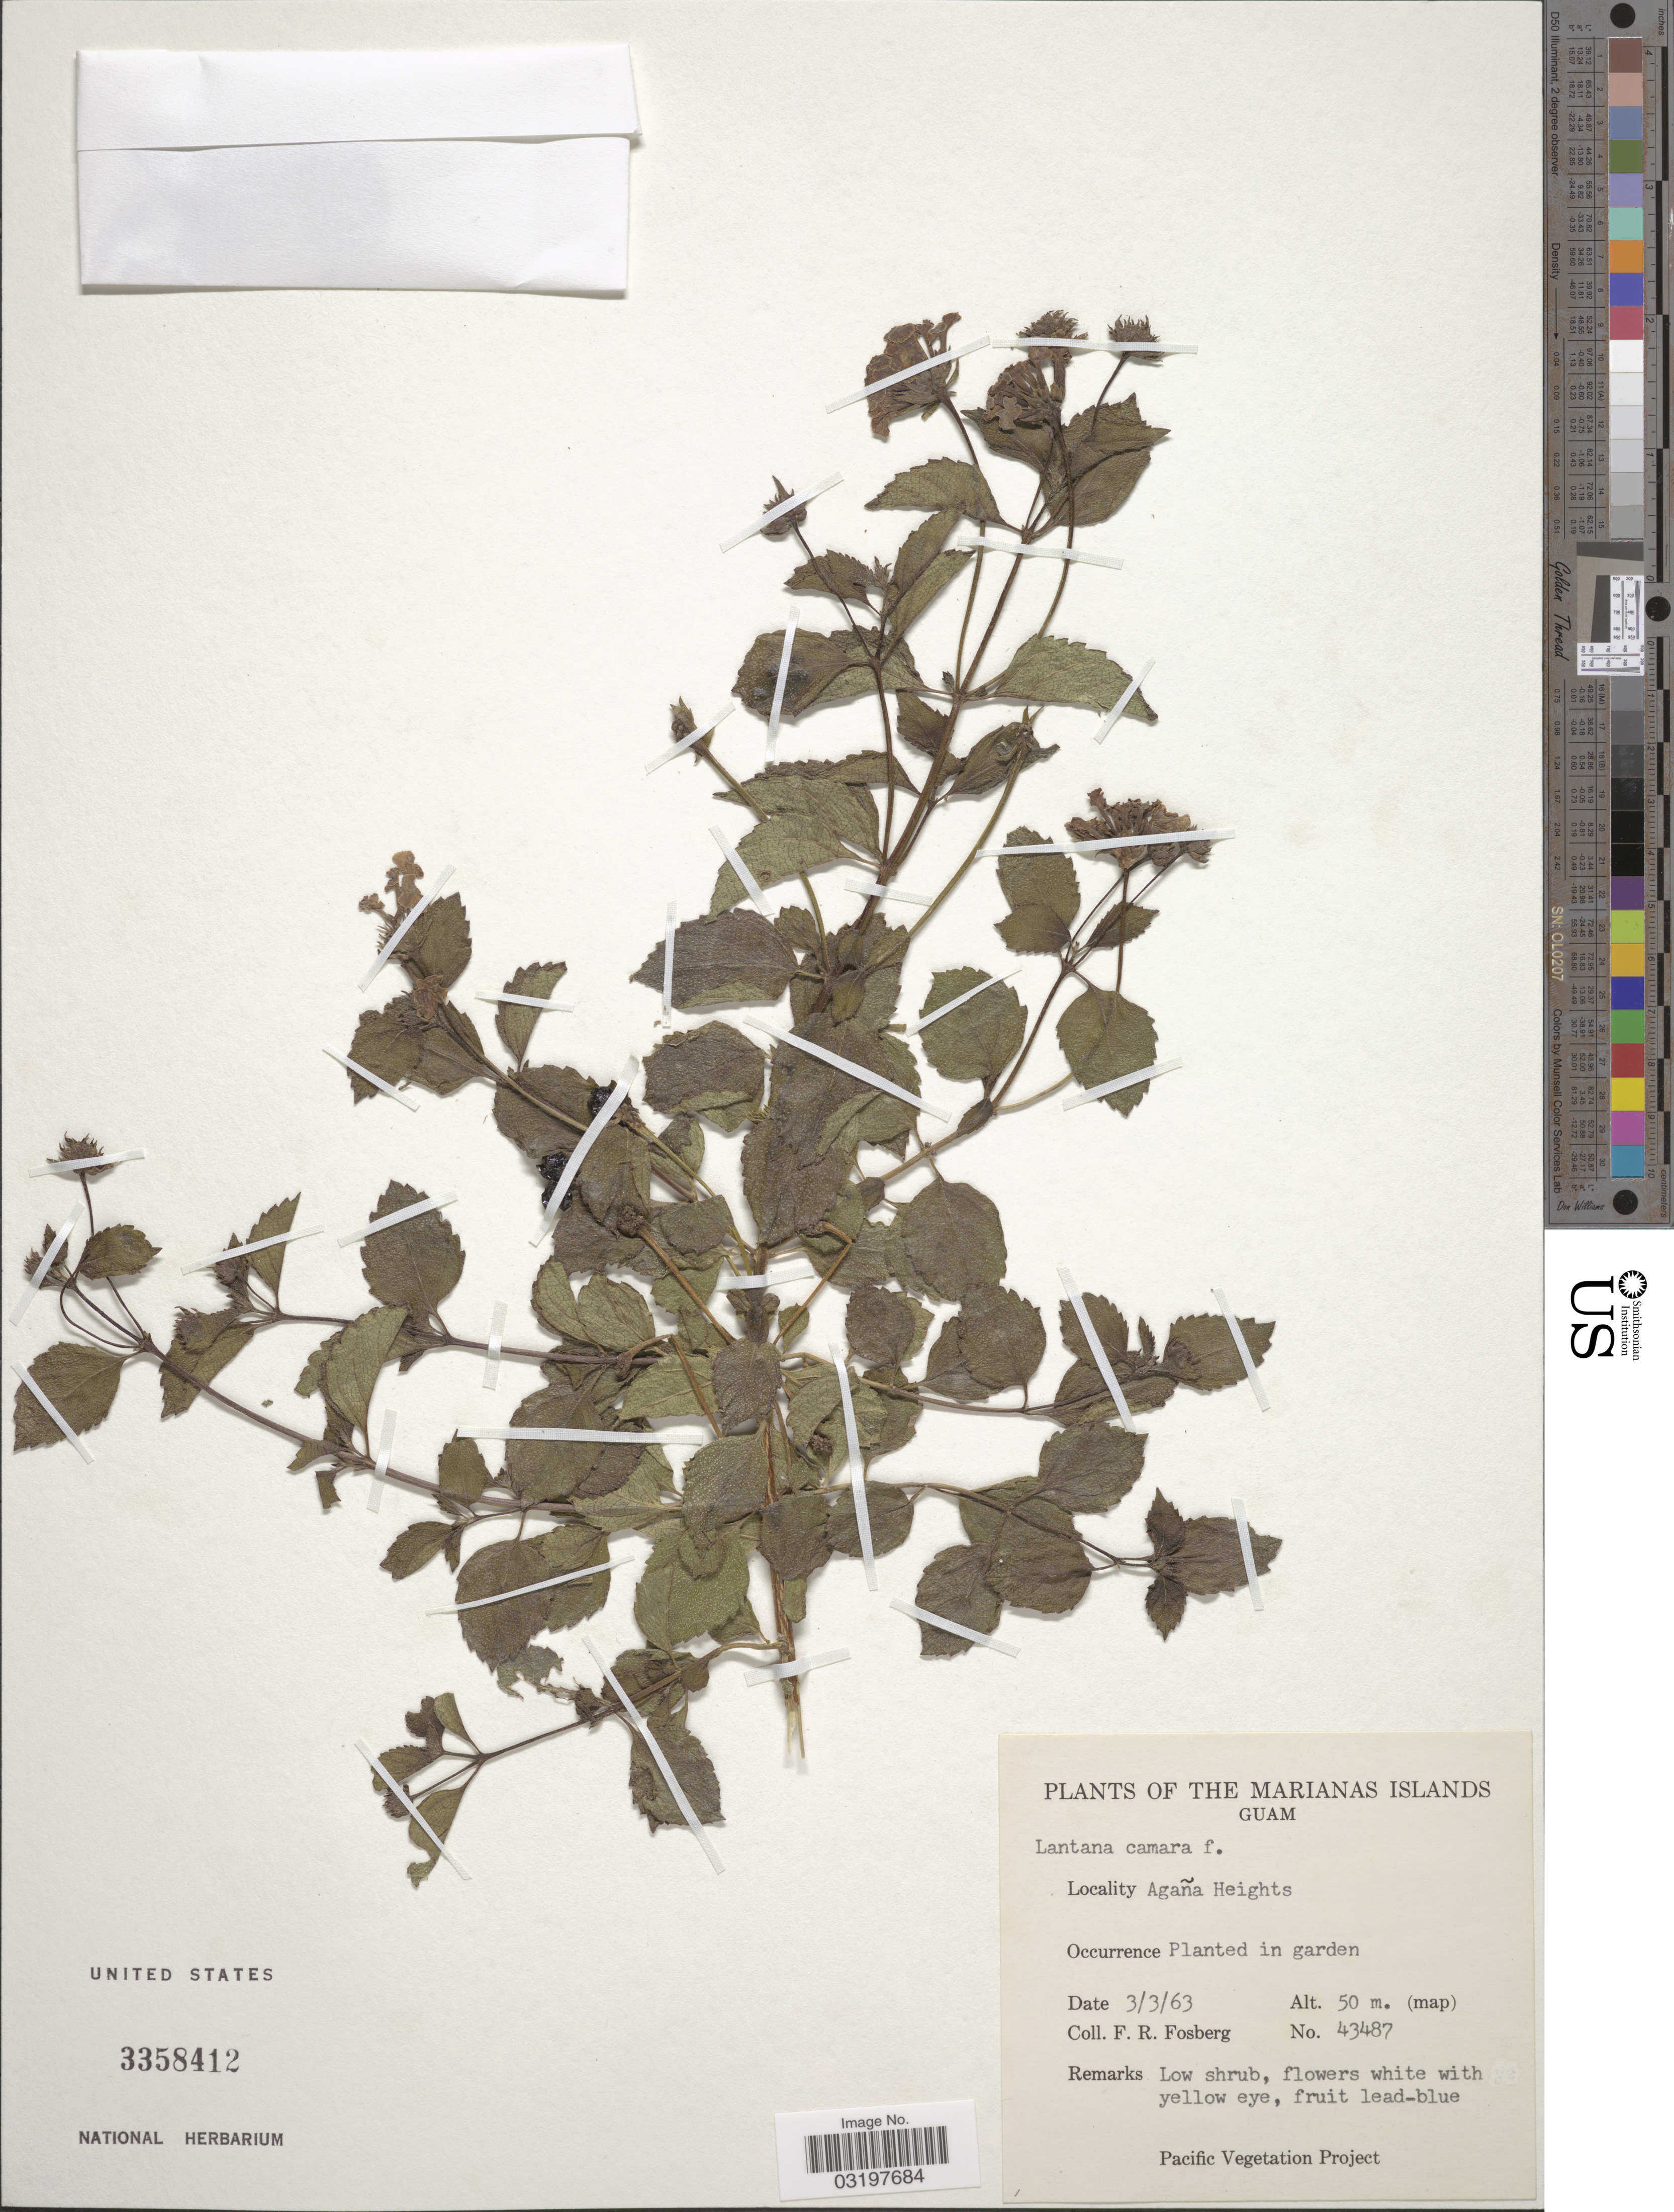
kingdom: Plantae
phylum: Tracheophyta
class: Magnoliopsida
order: Lamiales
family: Verbenaceae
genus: Lantana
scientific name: Lantana camara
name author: L.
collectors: F. R. Fosberg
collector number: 43487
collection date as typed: Transcribed d/m/y: 3/3/63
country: Guam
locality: The Marianas Islands, Guam, Agaña Heights, Planted in garden.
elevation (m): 50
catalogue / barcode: US 3358412